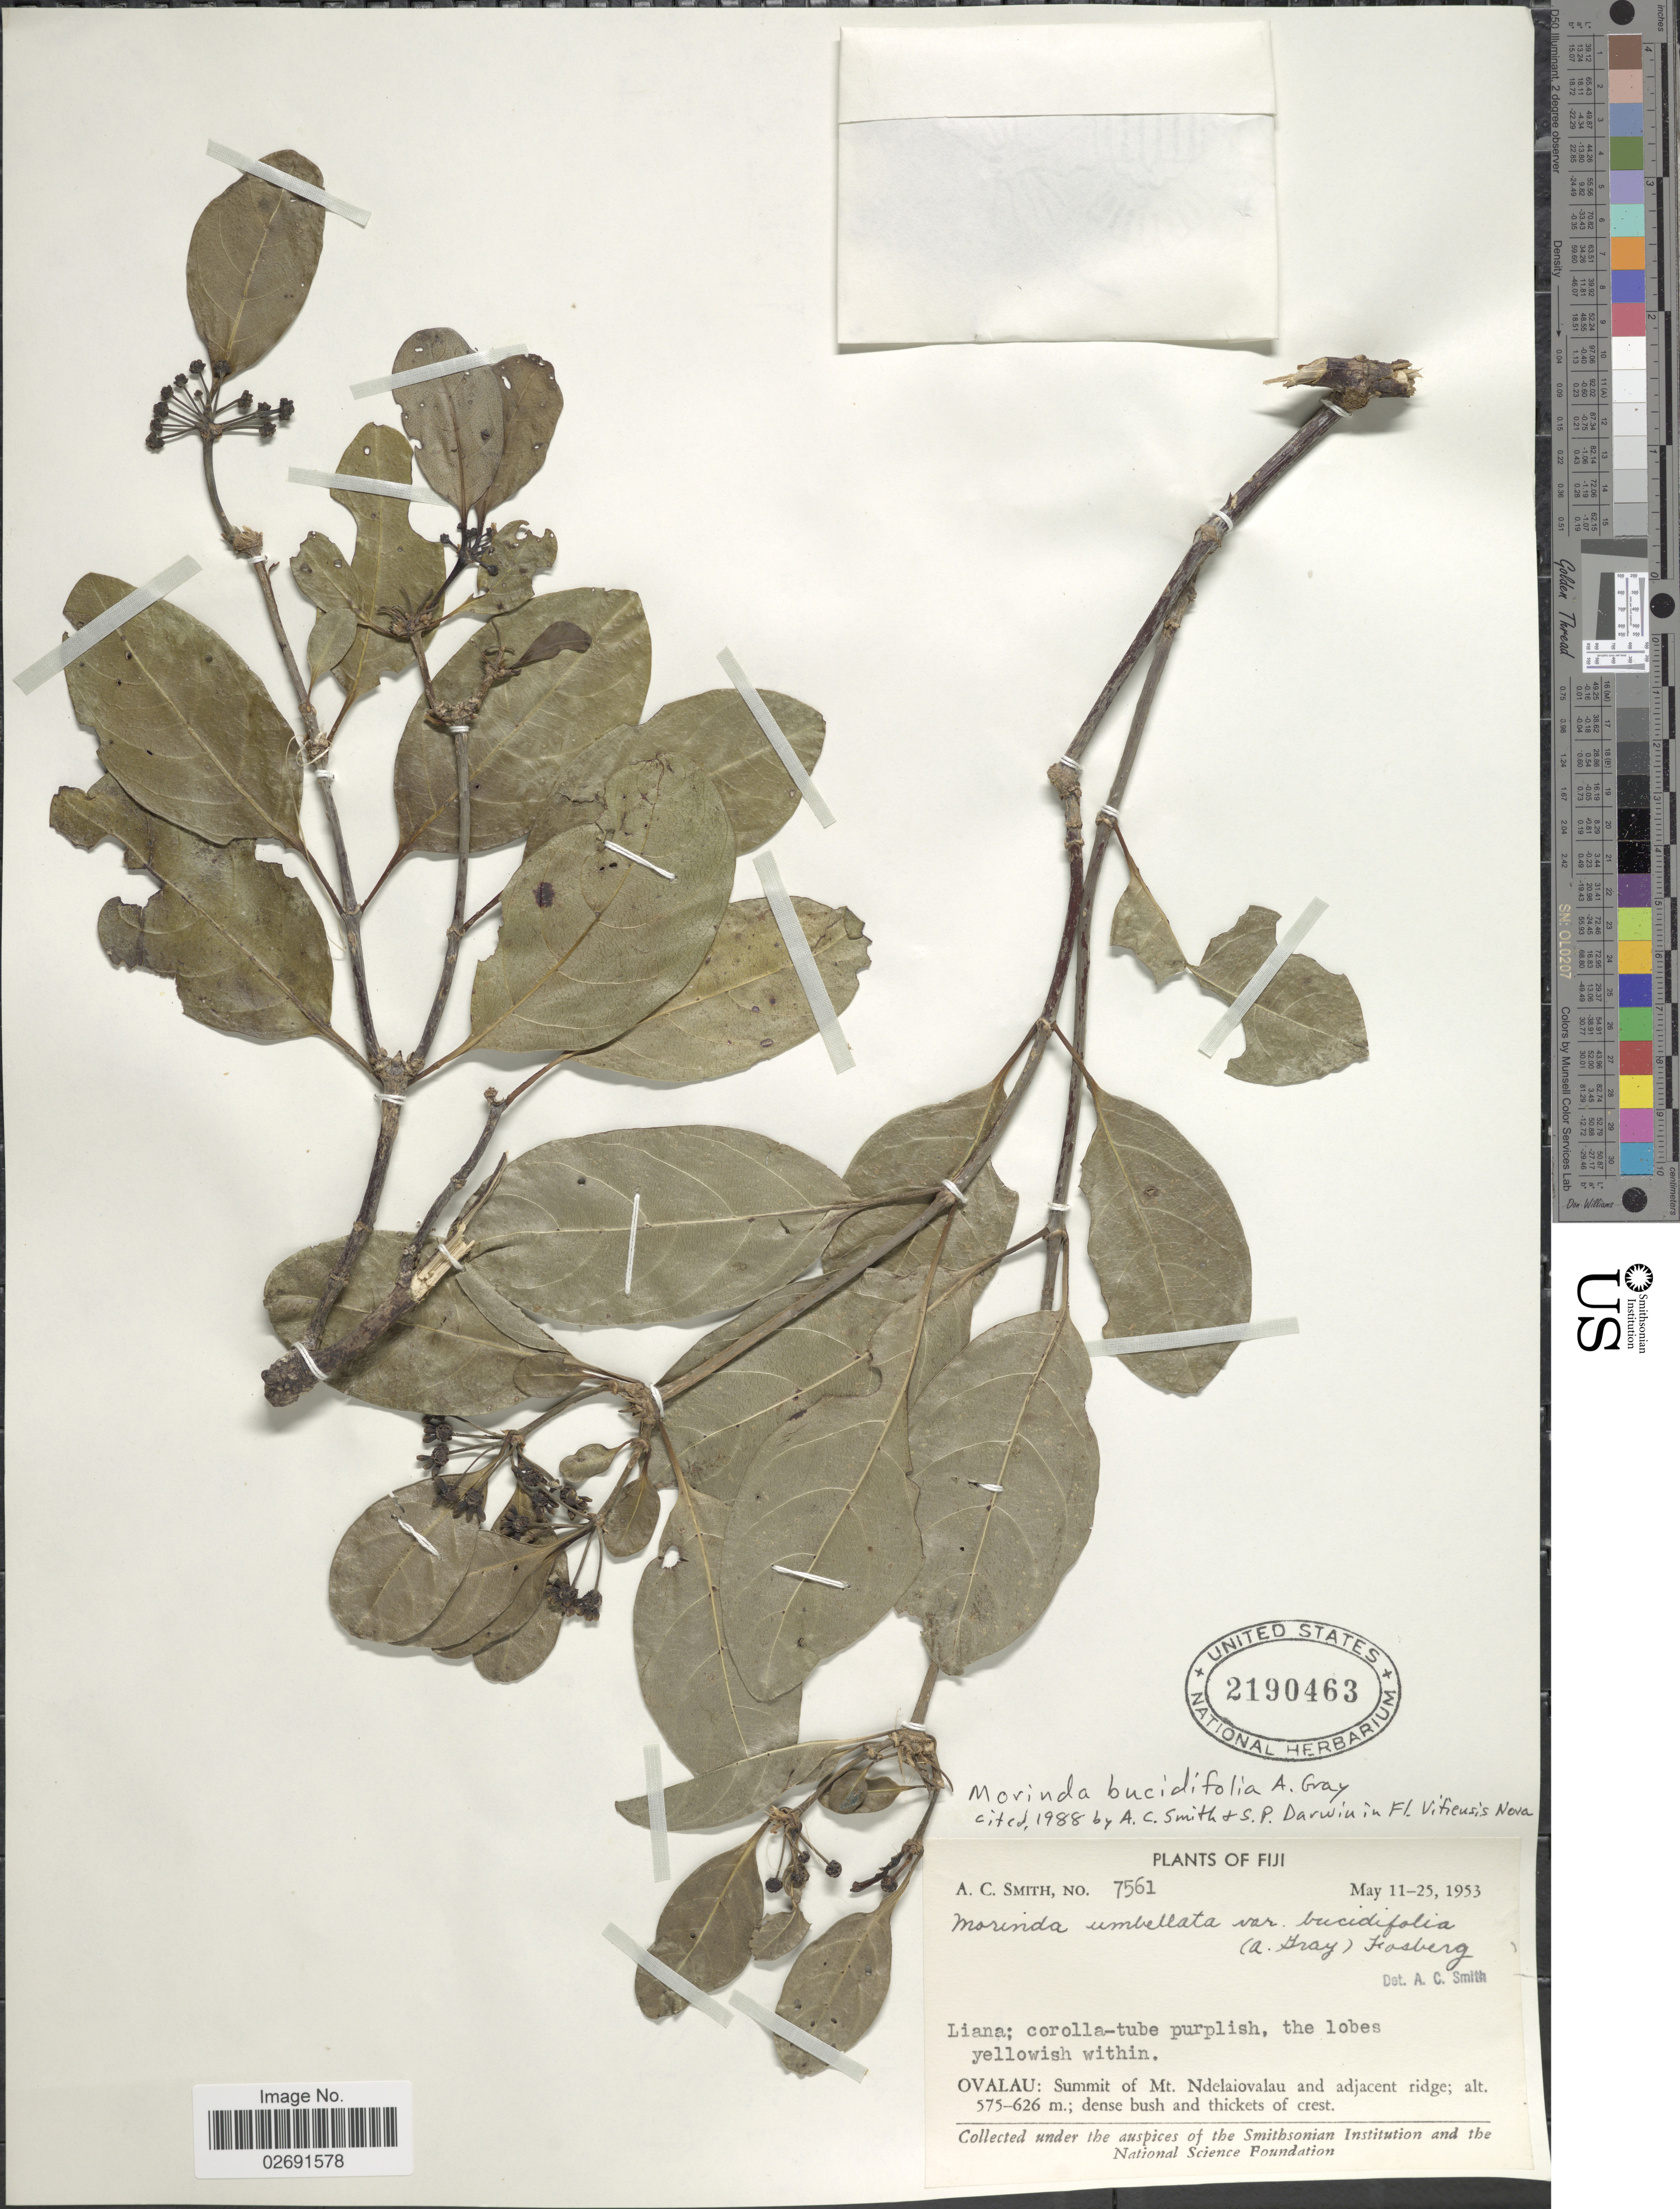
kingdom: Plantae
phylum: Tracheophyta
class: Magnoliopsida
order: Gentianales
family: Rubiaceae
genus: Gynochthodes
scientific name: Gynochthodes bucidifolia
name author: (A. Gray) Razafim. & B. Bremer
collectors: A. C. Smith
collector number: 7561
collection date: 1953-05-11/1953-05-25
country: Fiji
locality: Ovalau: Summit of Mt. Ndelaiovalau and adjacent ridge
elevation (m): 575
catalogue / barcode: US 2190463